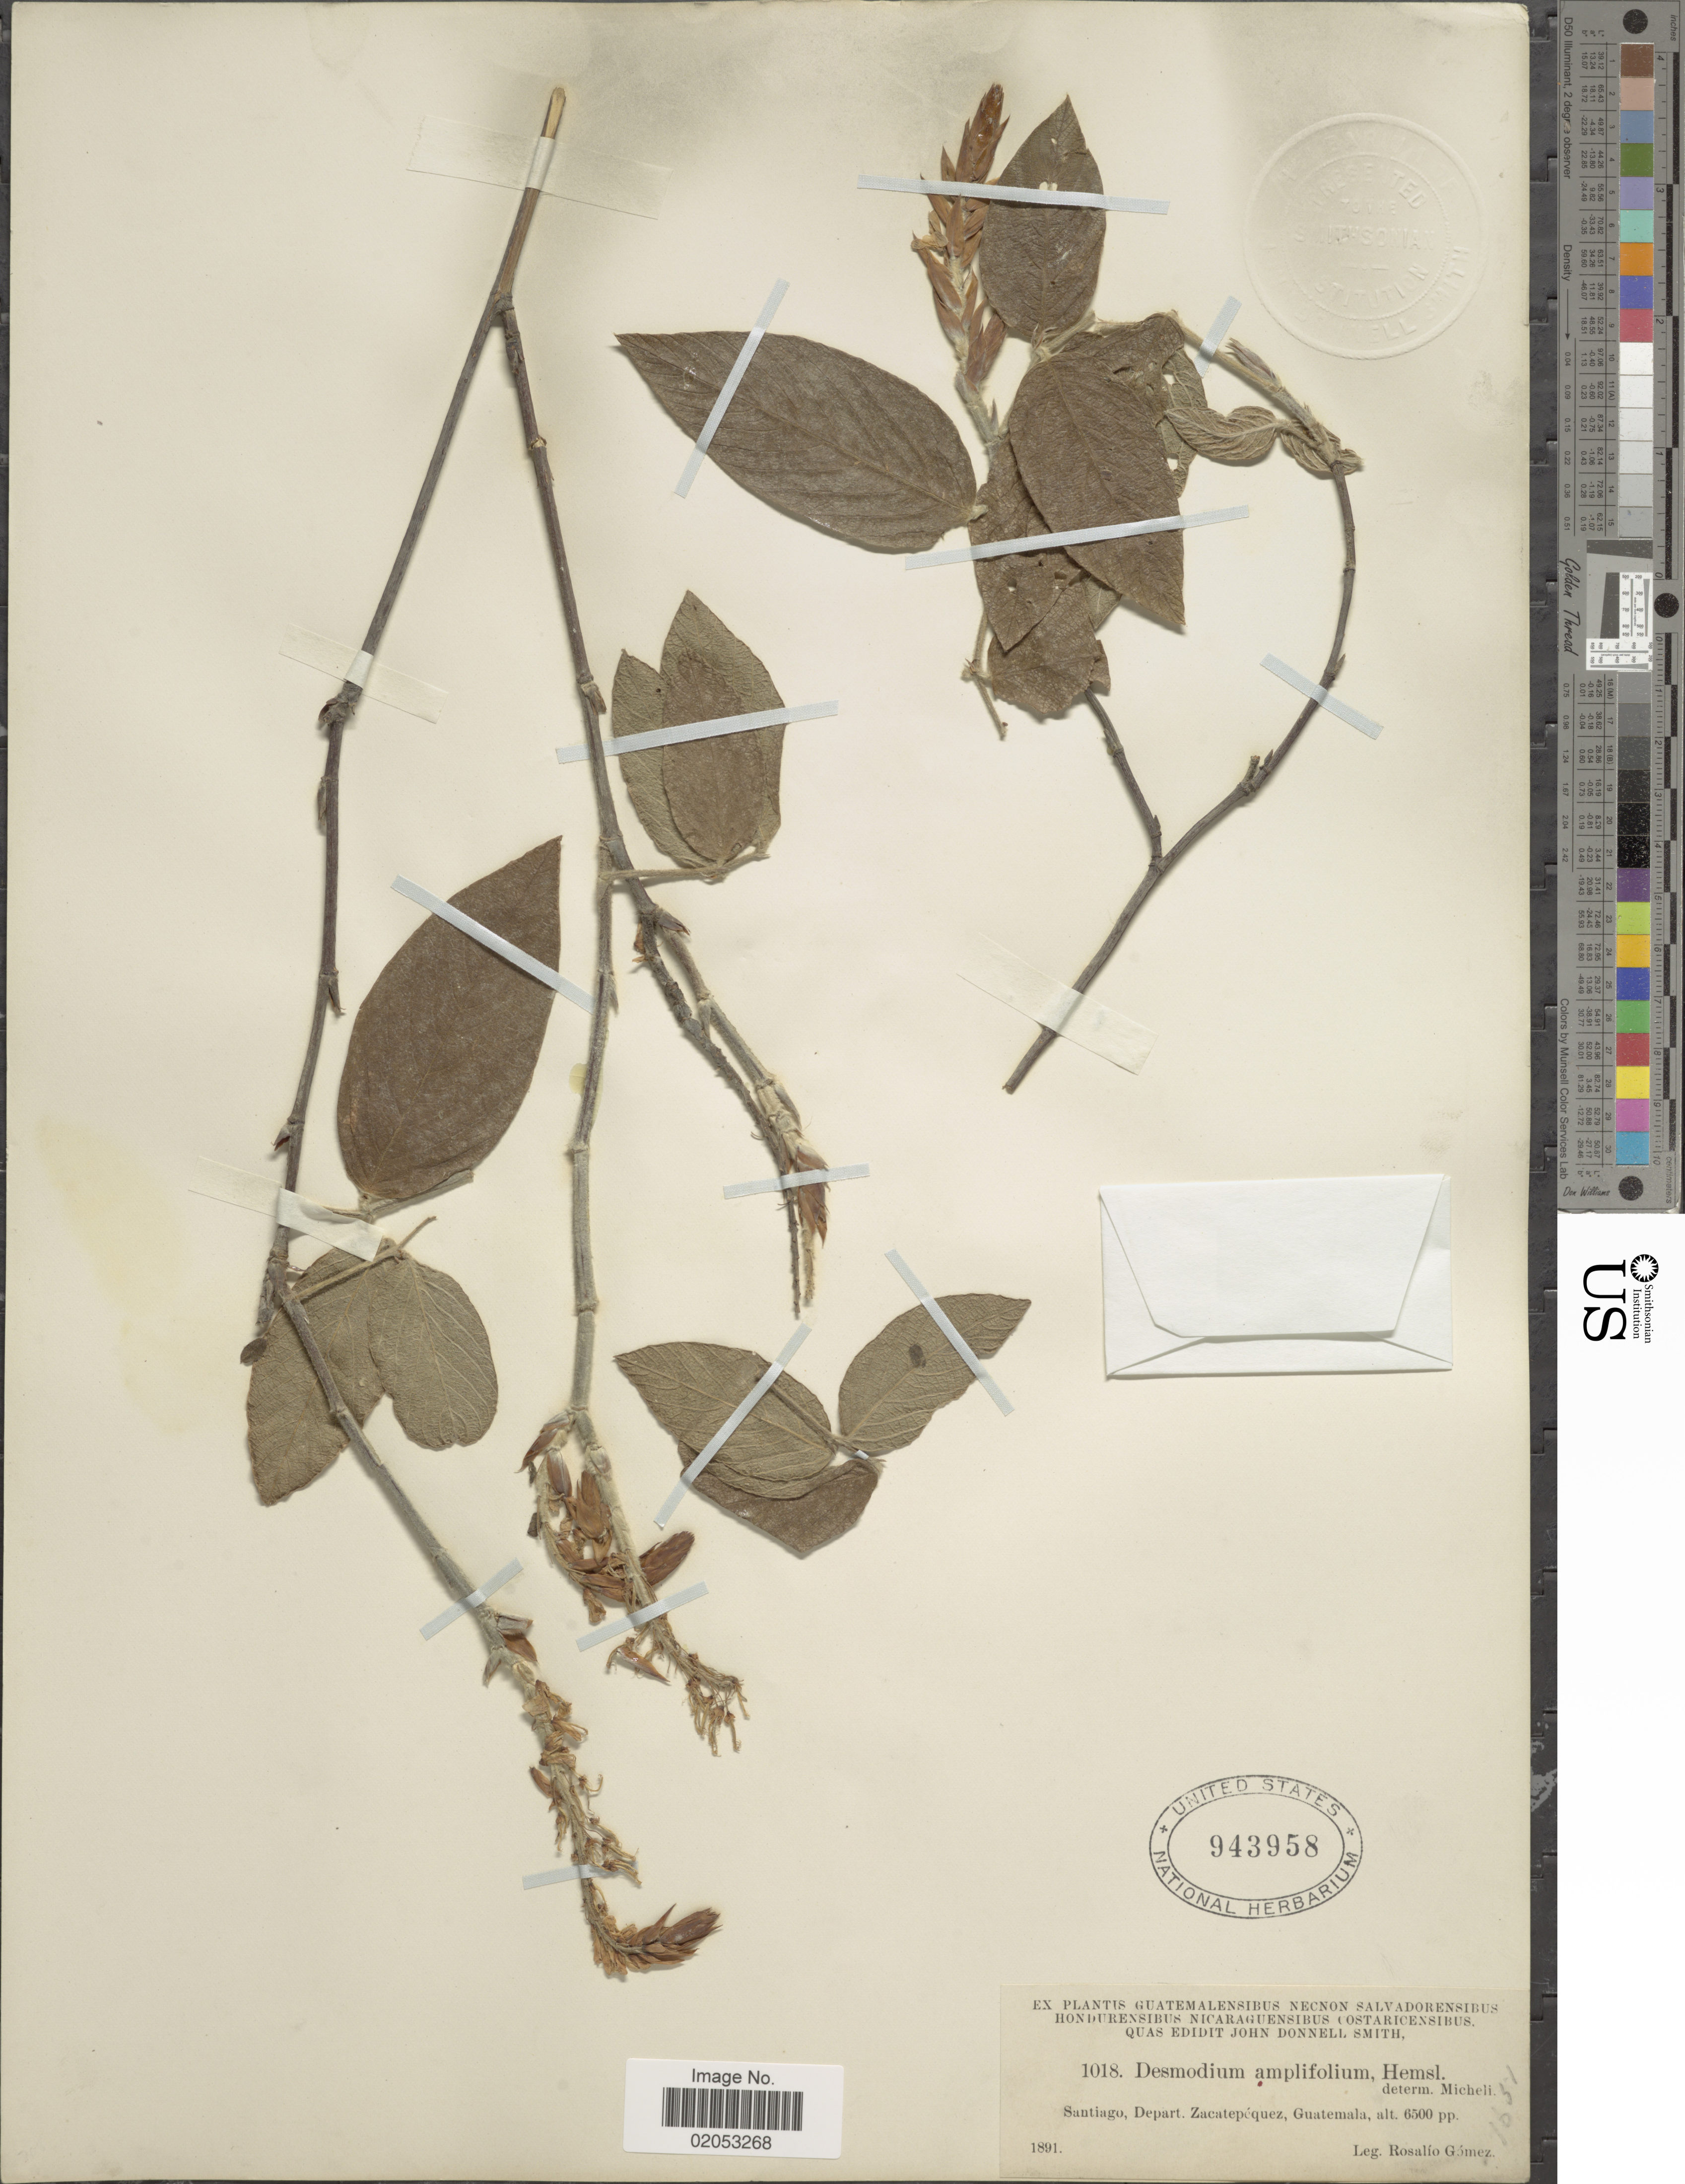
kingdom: Plantae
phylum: Tracheophyta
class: Magnoliopsida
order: Fabales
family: Fabaceae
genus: Desmodium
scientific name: Desmodium amplifolium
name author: Hemsl.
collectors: R. Gómez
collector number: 1018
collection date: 1891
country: Guatemala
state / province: Sacatepéquez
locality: Santiago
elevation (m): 1981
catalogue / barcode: US 943958